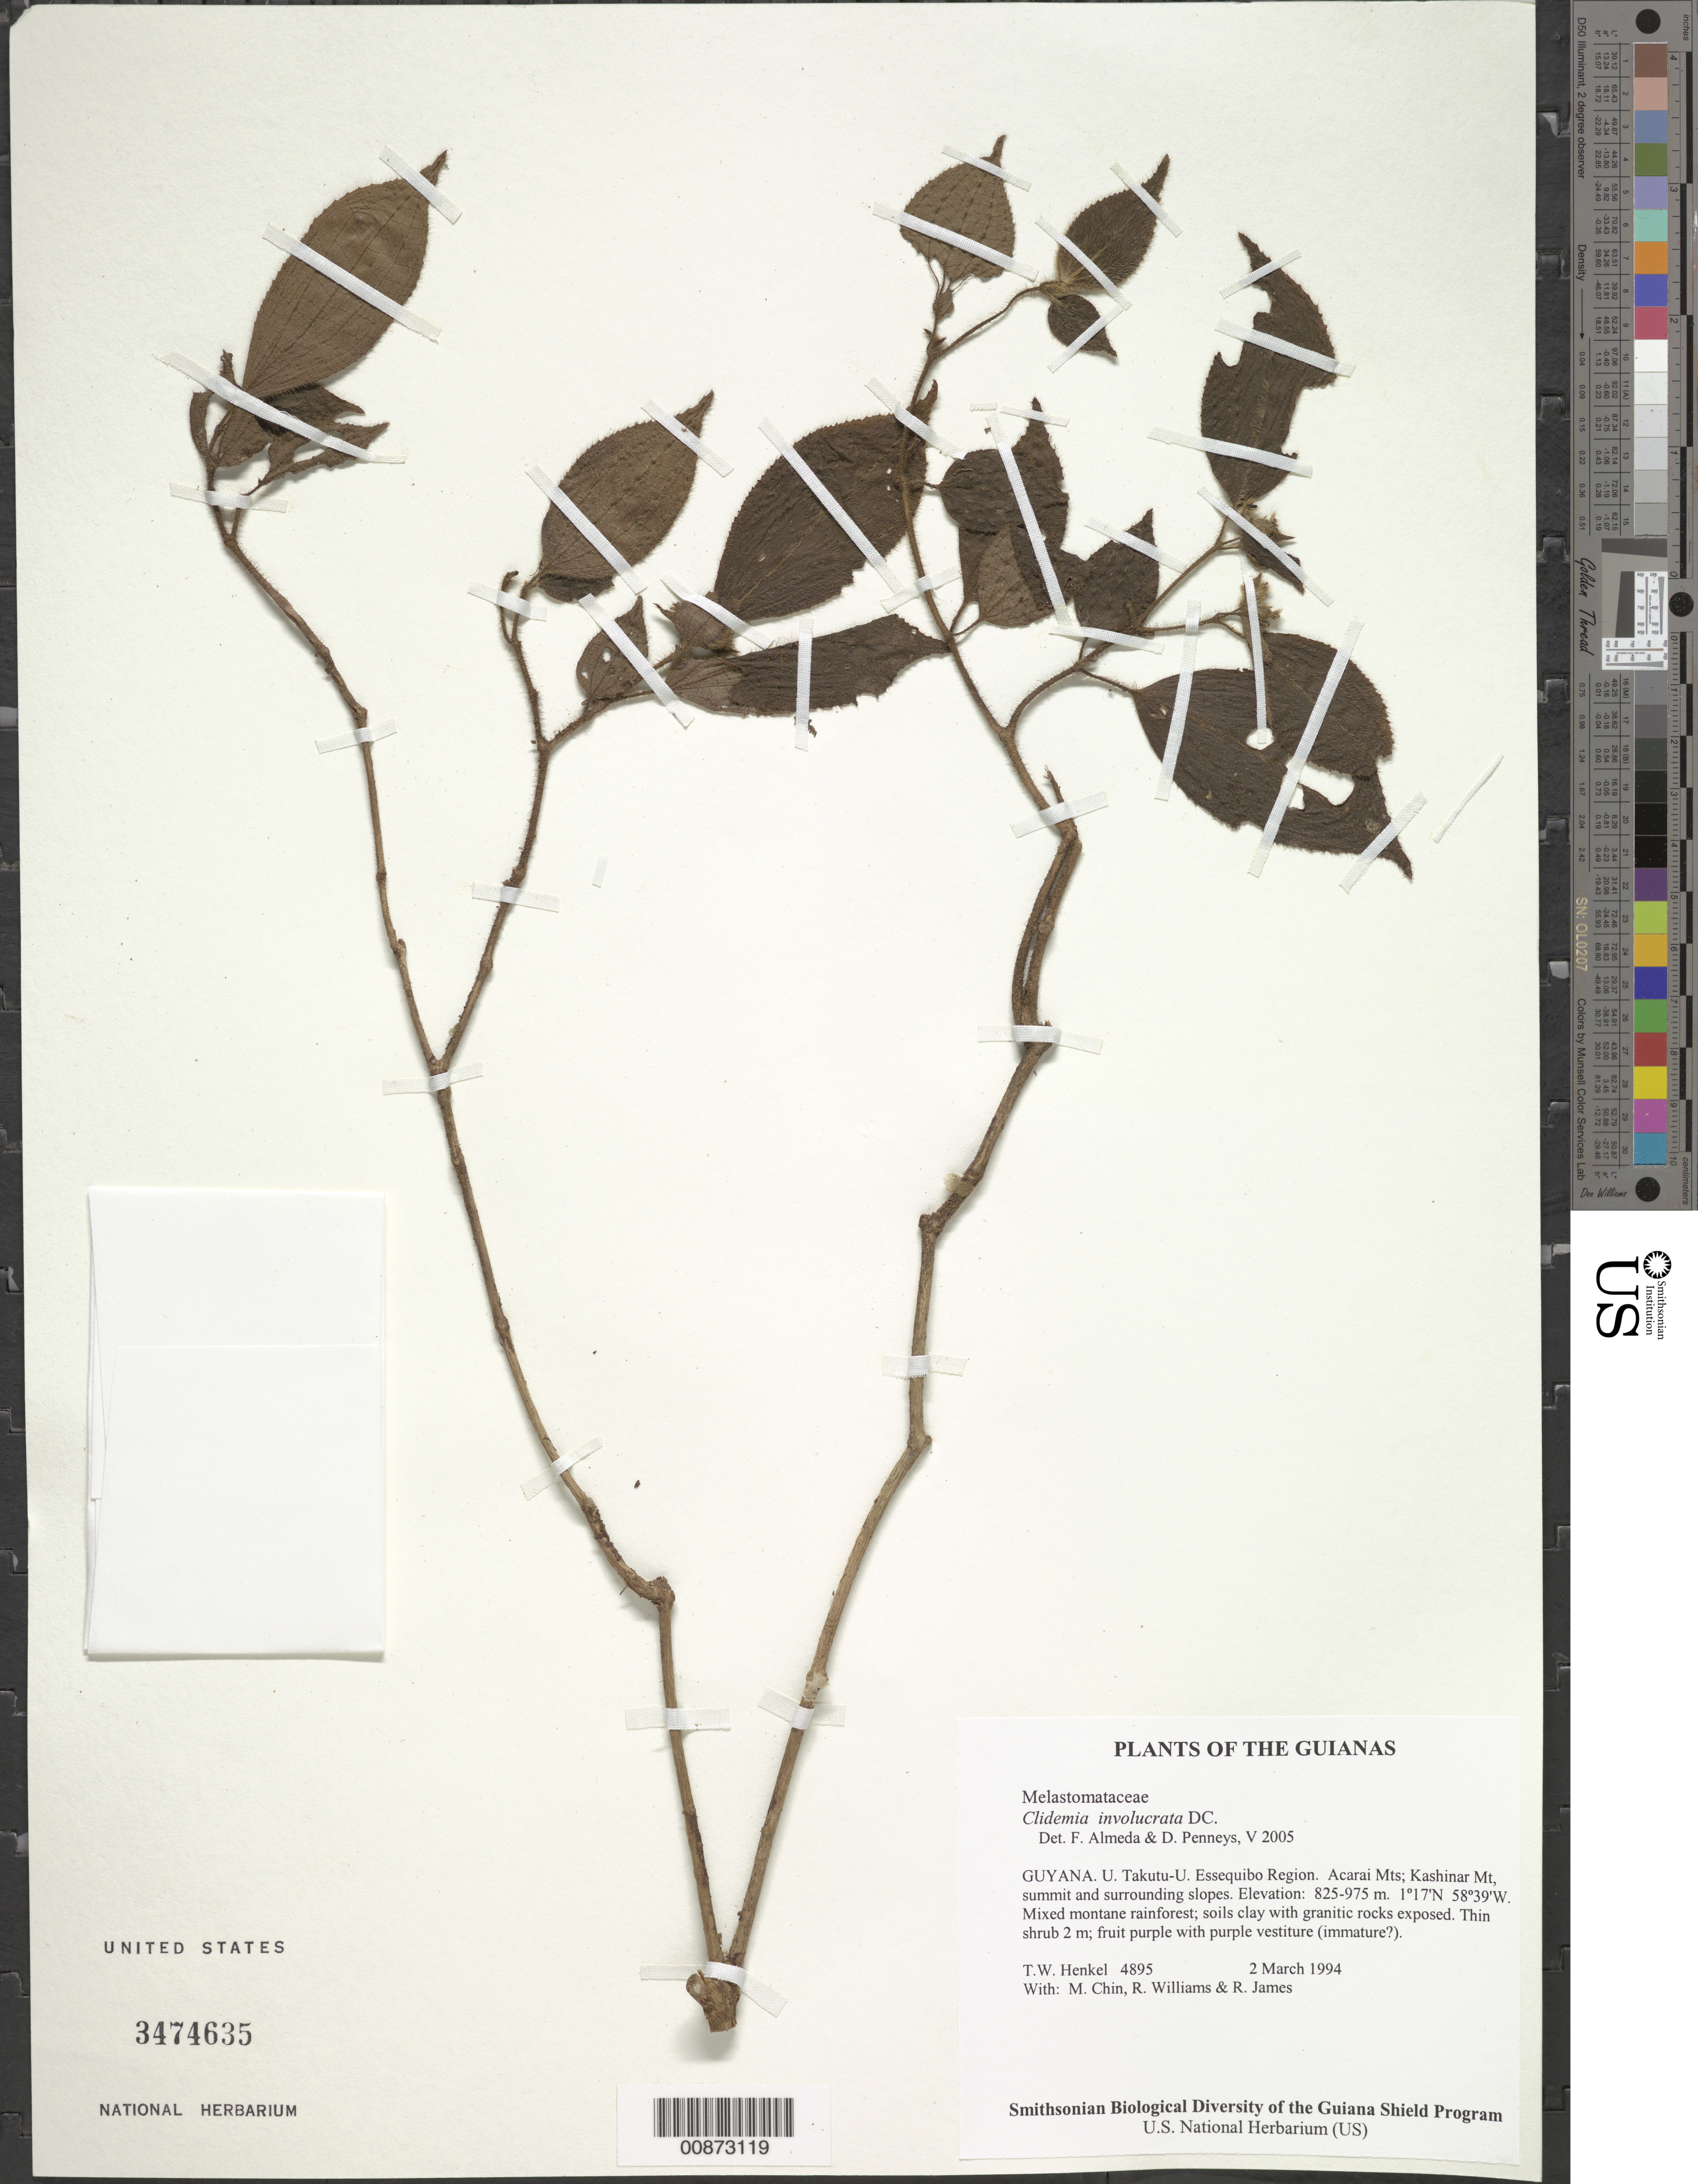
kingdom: Plantae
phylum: Tracheophyta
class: Magnoliopsida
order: Myrtales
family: Melastomataceae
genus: Clidemia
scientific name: Clidemia involucrata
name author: DC.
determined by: Almeda, F.; Penneys, D. S.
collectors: T. Henkel, M. Chin, R. Williams & R. James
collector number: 4895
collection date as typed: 2 March 1994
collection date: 1994-03-02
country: Guyana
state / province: U. Takutu-U. Essequibo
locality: Acarai Mts; Kashinar Mt, summit and surrounding slopes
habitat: Mixed montane rainforest; soils clay with granitic rocks exposed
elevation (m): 825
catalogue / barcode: US 3474635